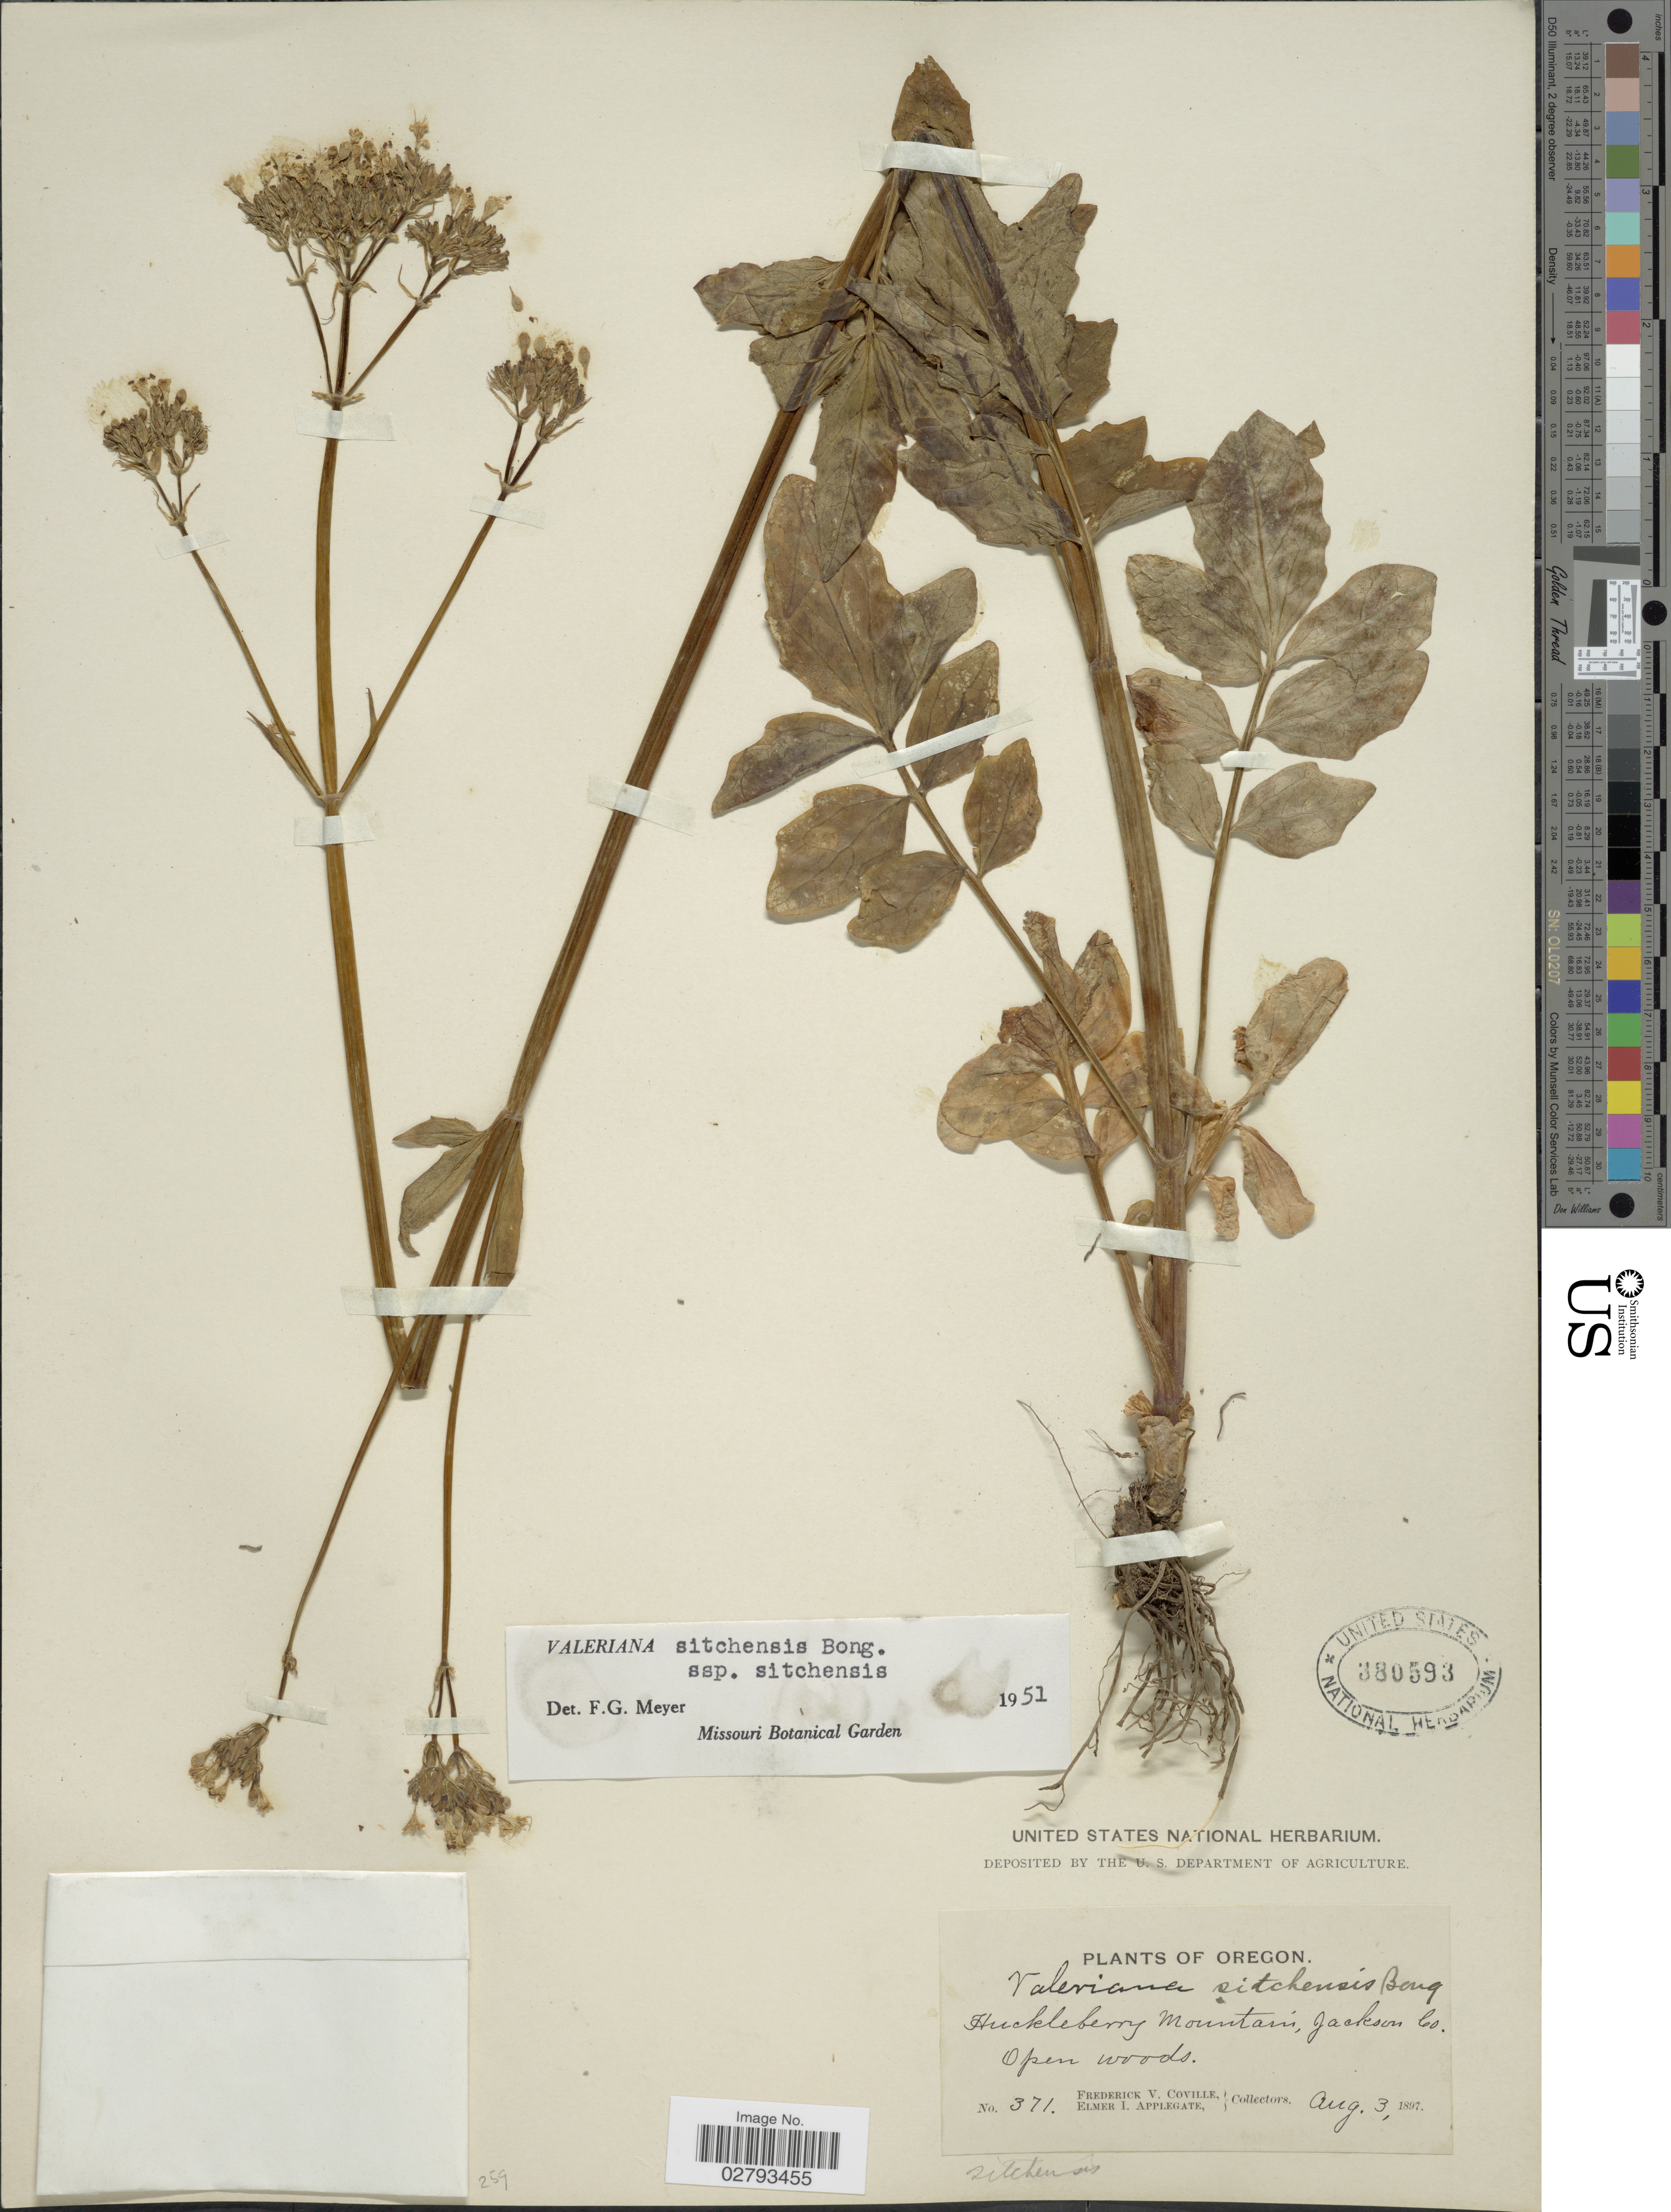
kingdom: Plantae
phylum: Tracheophyta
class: Magnoliopsida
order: Dipsacales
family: Caprifoliaceae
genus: Valeriana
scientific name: Valeriana sitchensis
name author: Bong.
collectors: F. V. Coville & E. I. Applegate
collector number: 371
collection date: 1897-08-03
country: United States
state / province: Oregon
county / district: Jackson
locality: Huckleberry Mountains, Jackson Co.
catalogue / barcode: US 380593